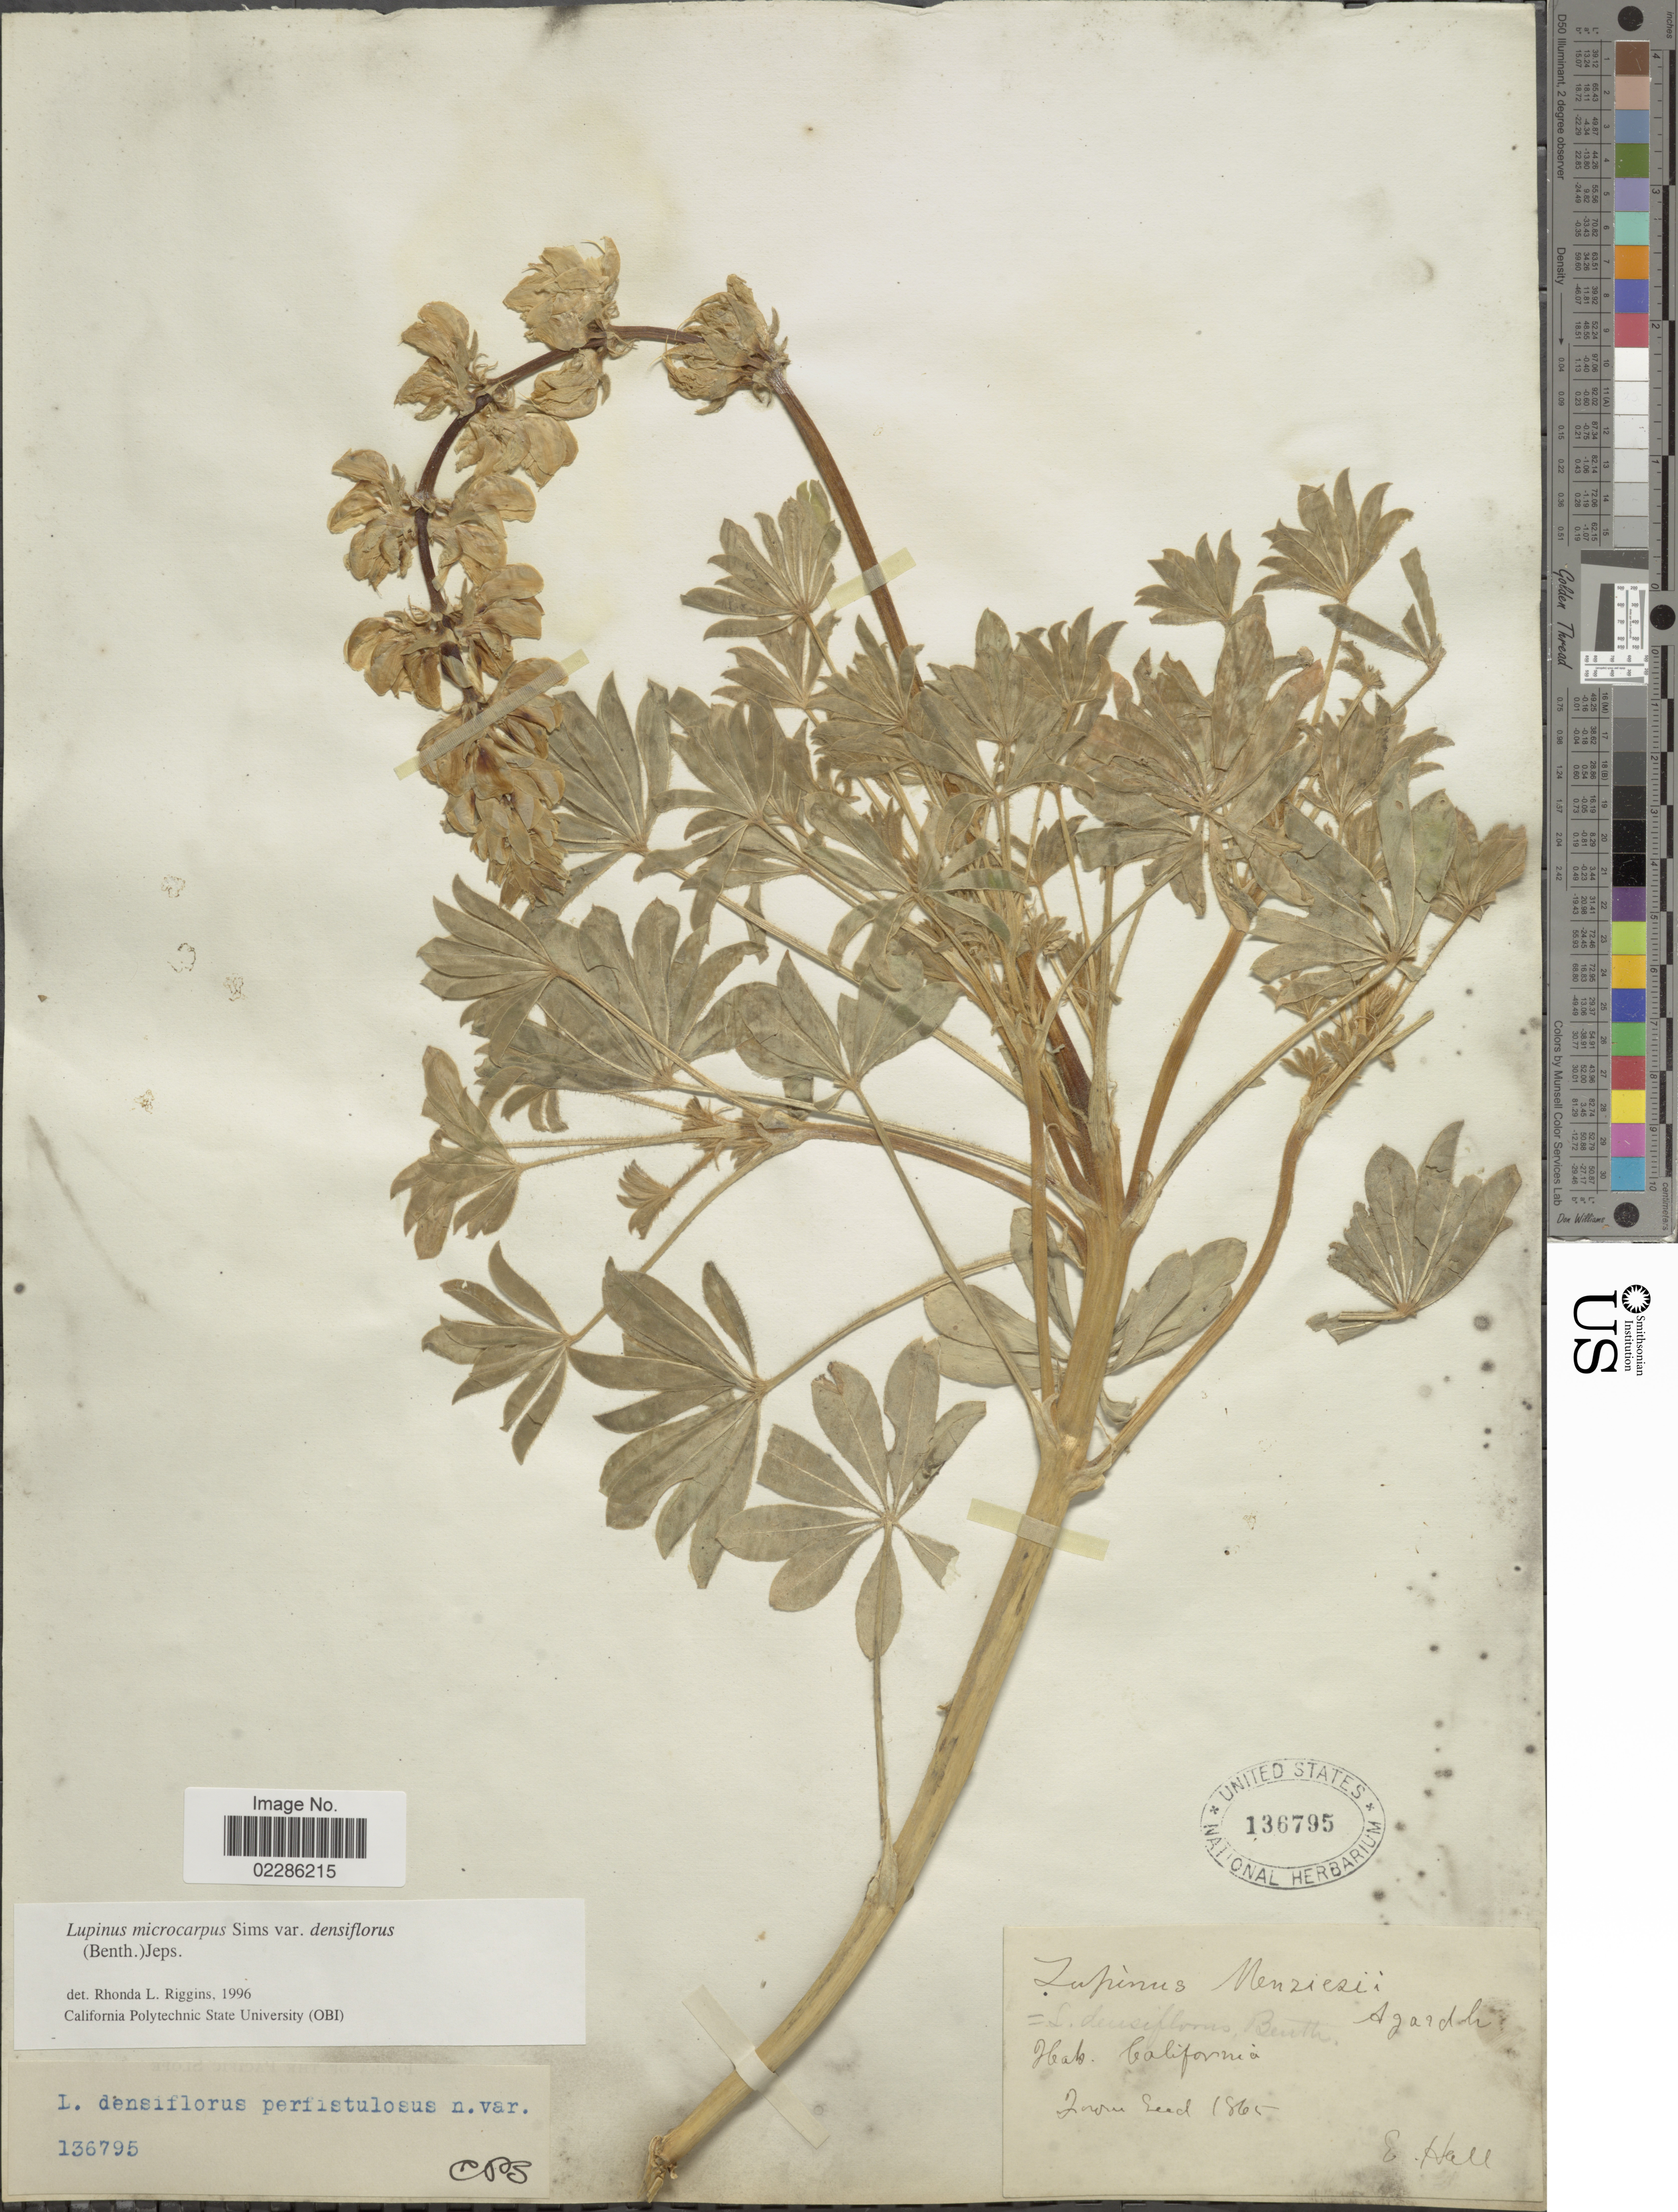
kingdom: Plantae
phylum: Tracheophyta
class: Magnoliopsida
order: Fabales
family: Fabaceae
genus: Lupinus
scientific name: Lupinus microcarpus var. densiflorus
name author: (Benth.) Jeps.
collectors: E. Hall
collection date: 1865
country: United States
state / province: California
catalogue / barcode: US 136795